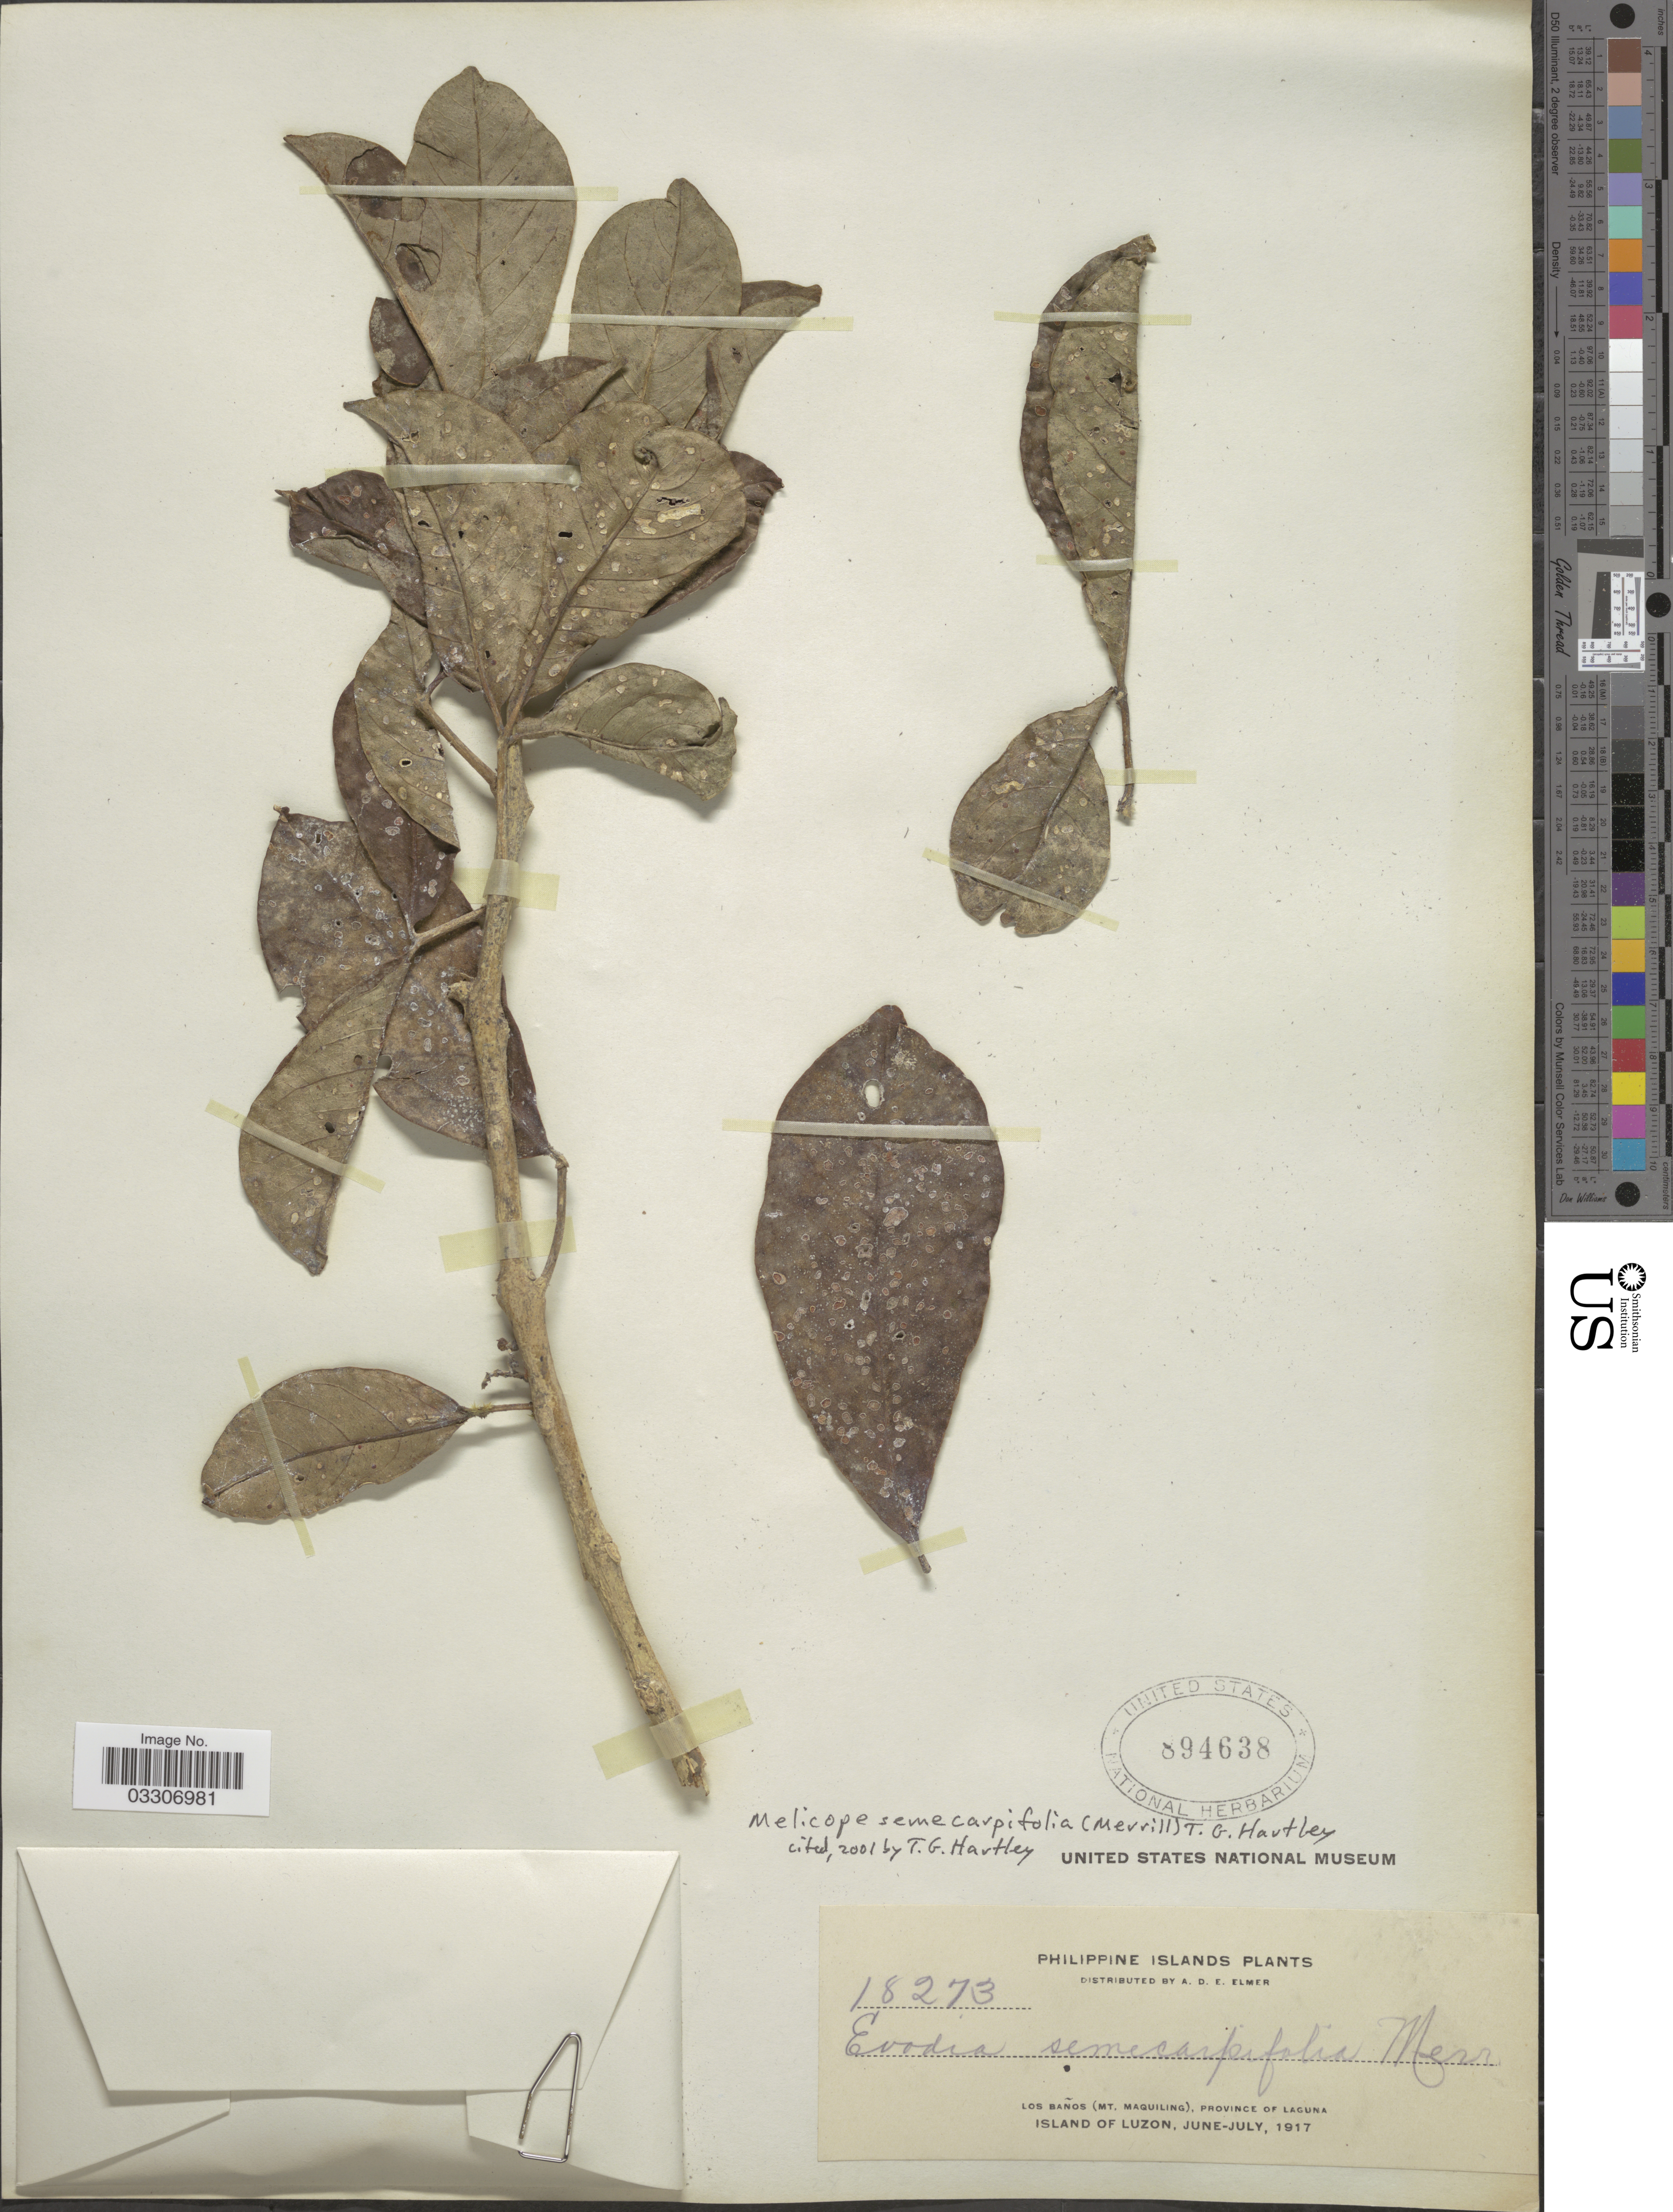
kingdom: Plantae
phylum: Tracheophyta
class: Magnoliopsida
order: Sapindales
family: Rutaceae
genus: Melicope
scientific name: Melicope semecarpifolia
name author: (Merr.) T.G. Hartley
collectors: A. D. E. Elmer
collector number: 18273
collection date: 1917-06/1917-07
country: Philippines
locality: Los Baños (Mt. Maquiling), Province of Laguna. Island of Luzon.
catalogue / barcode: US 894638